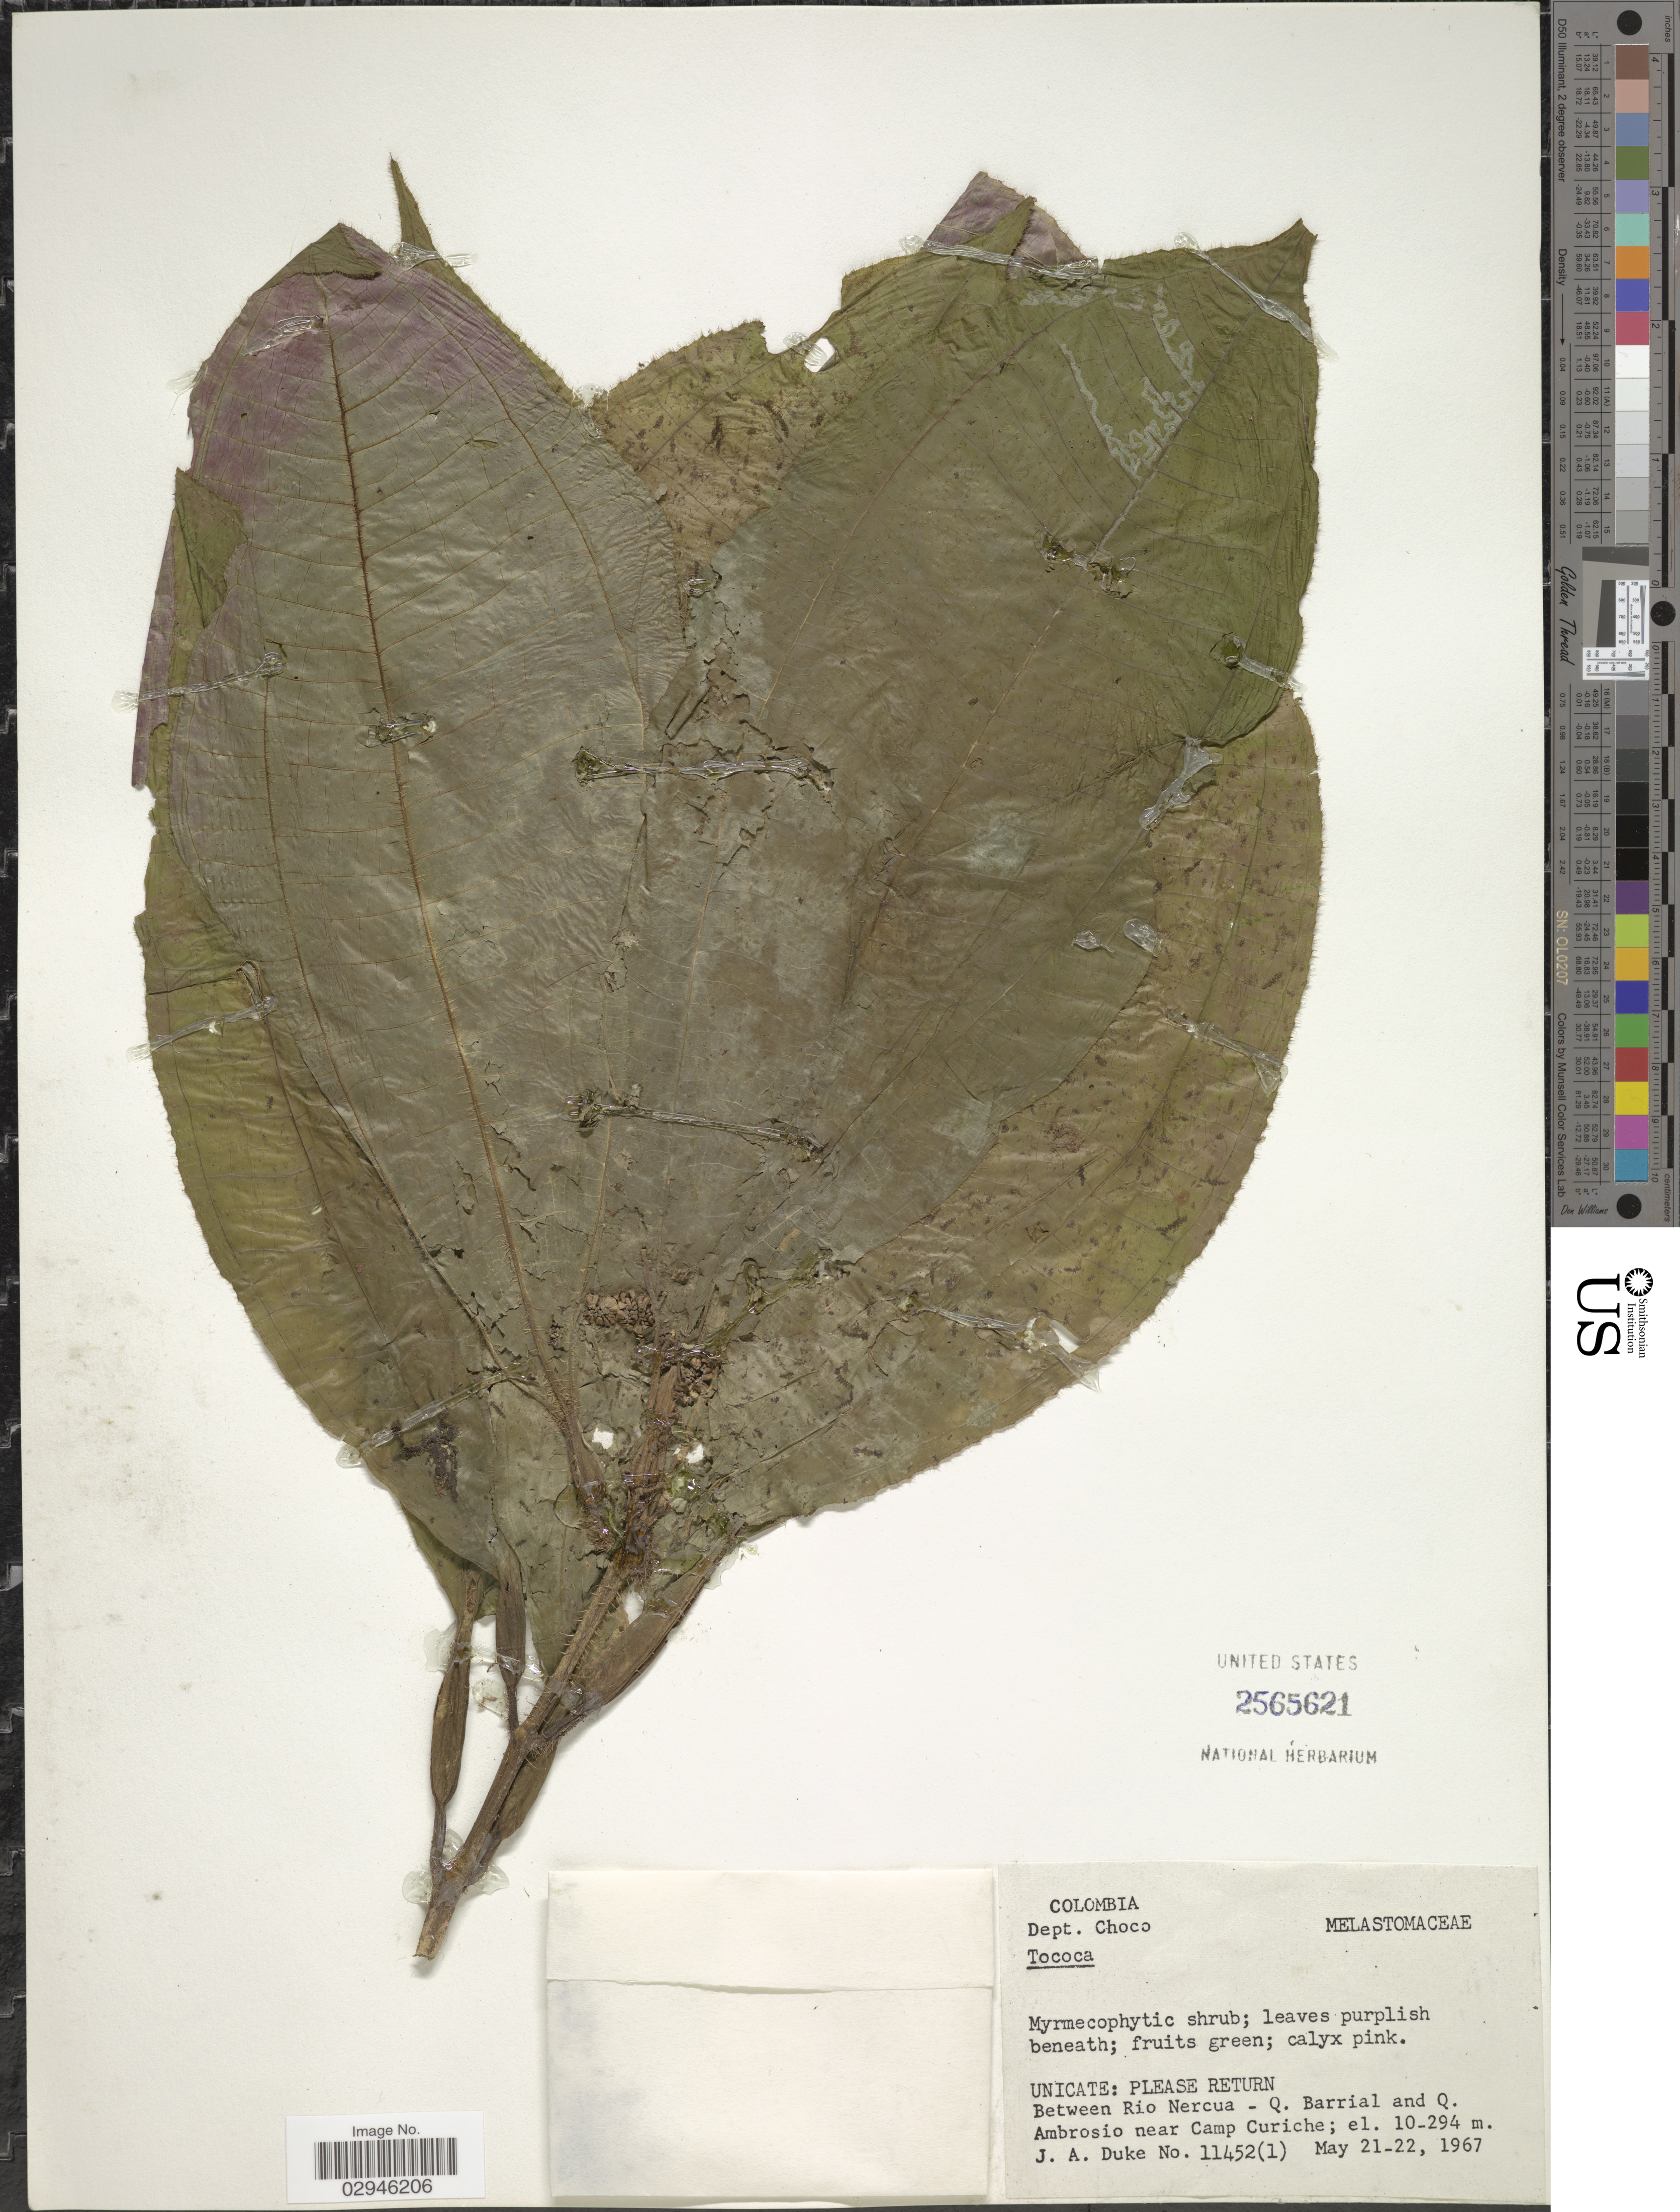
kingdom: Plantae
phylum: Tracheophyta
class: Magnoliopsida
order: Myrtales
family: Melastomataceae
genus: Tococa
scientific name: Tococa acuminata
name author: Benth.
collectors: J. A. Duke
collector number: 11452(1)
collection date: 1967-05-21/1967-05-22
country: Colombia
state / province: Chocó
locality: Dept. Choco. Between Rio Nercua - Q. Barrial and Q. Ambrosio near Camp Curiche.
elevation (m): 10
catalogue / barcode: US 2565621